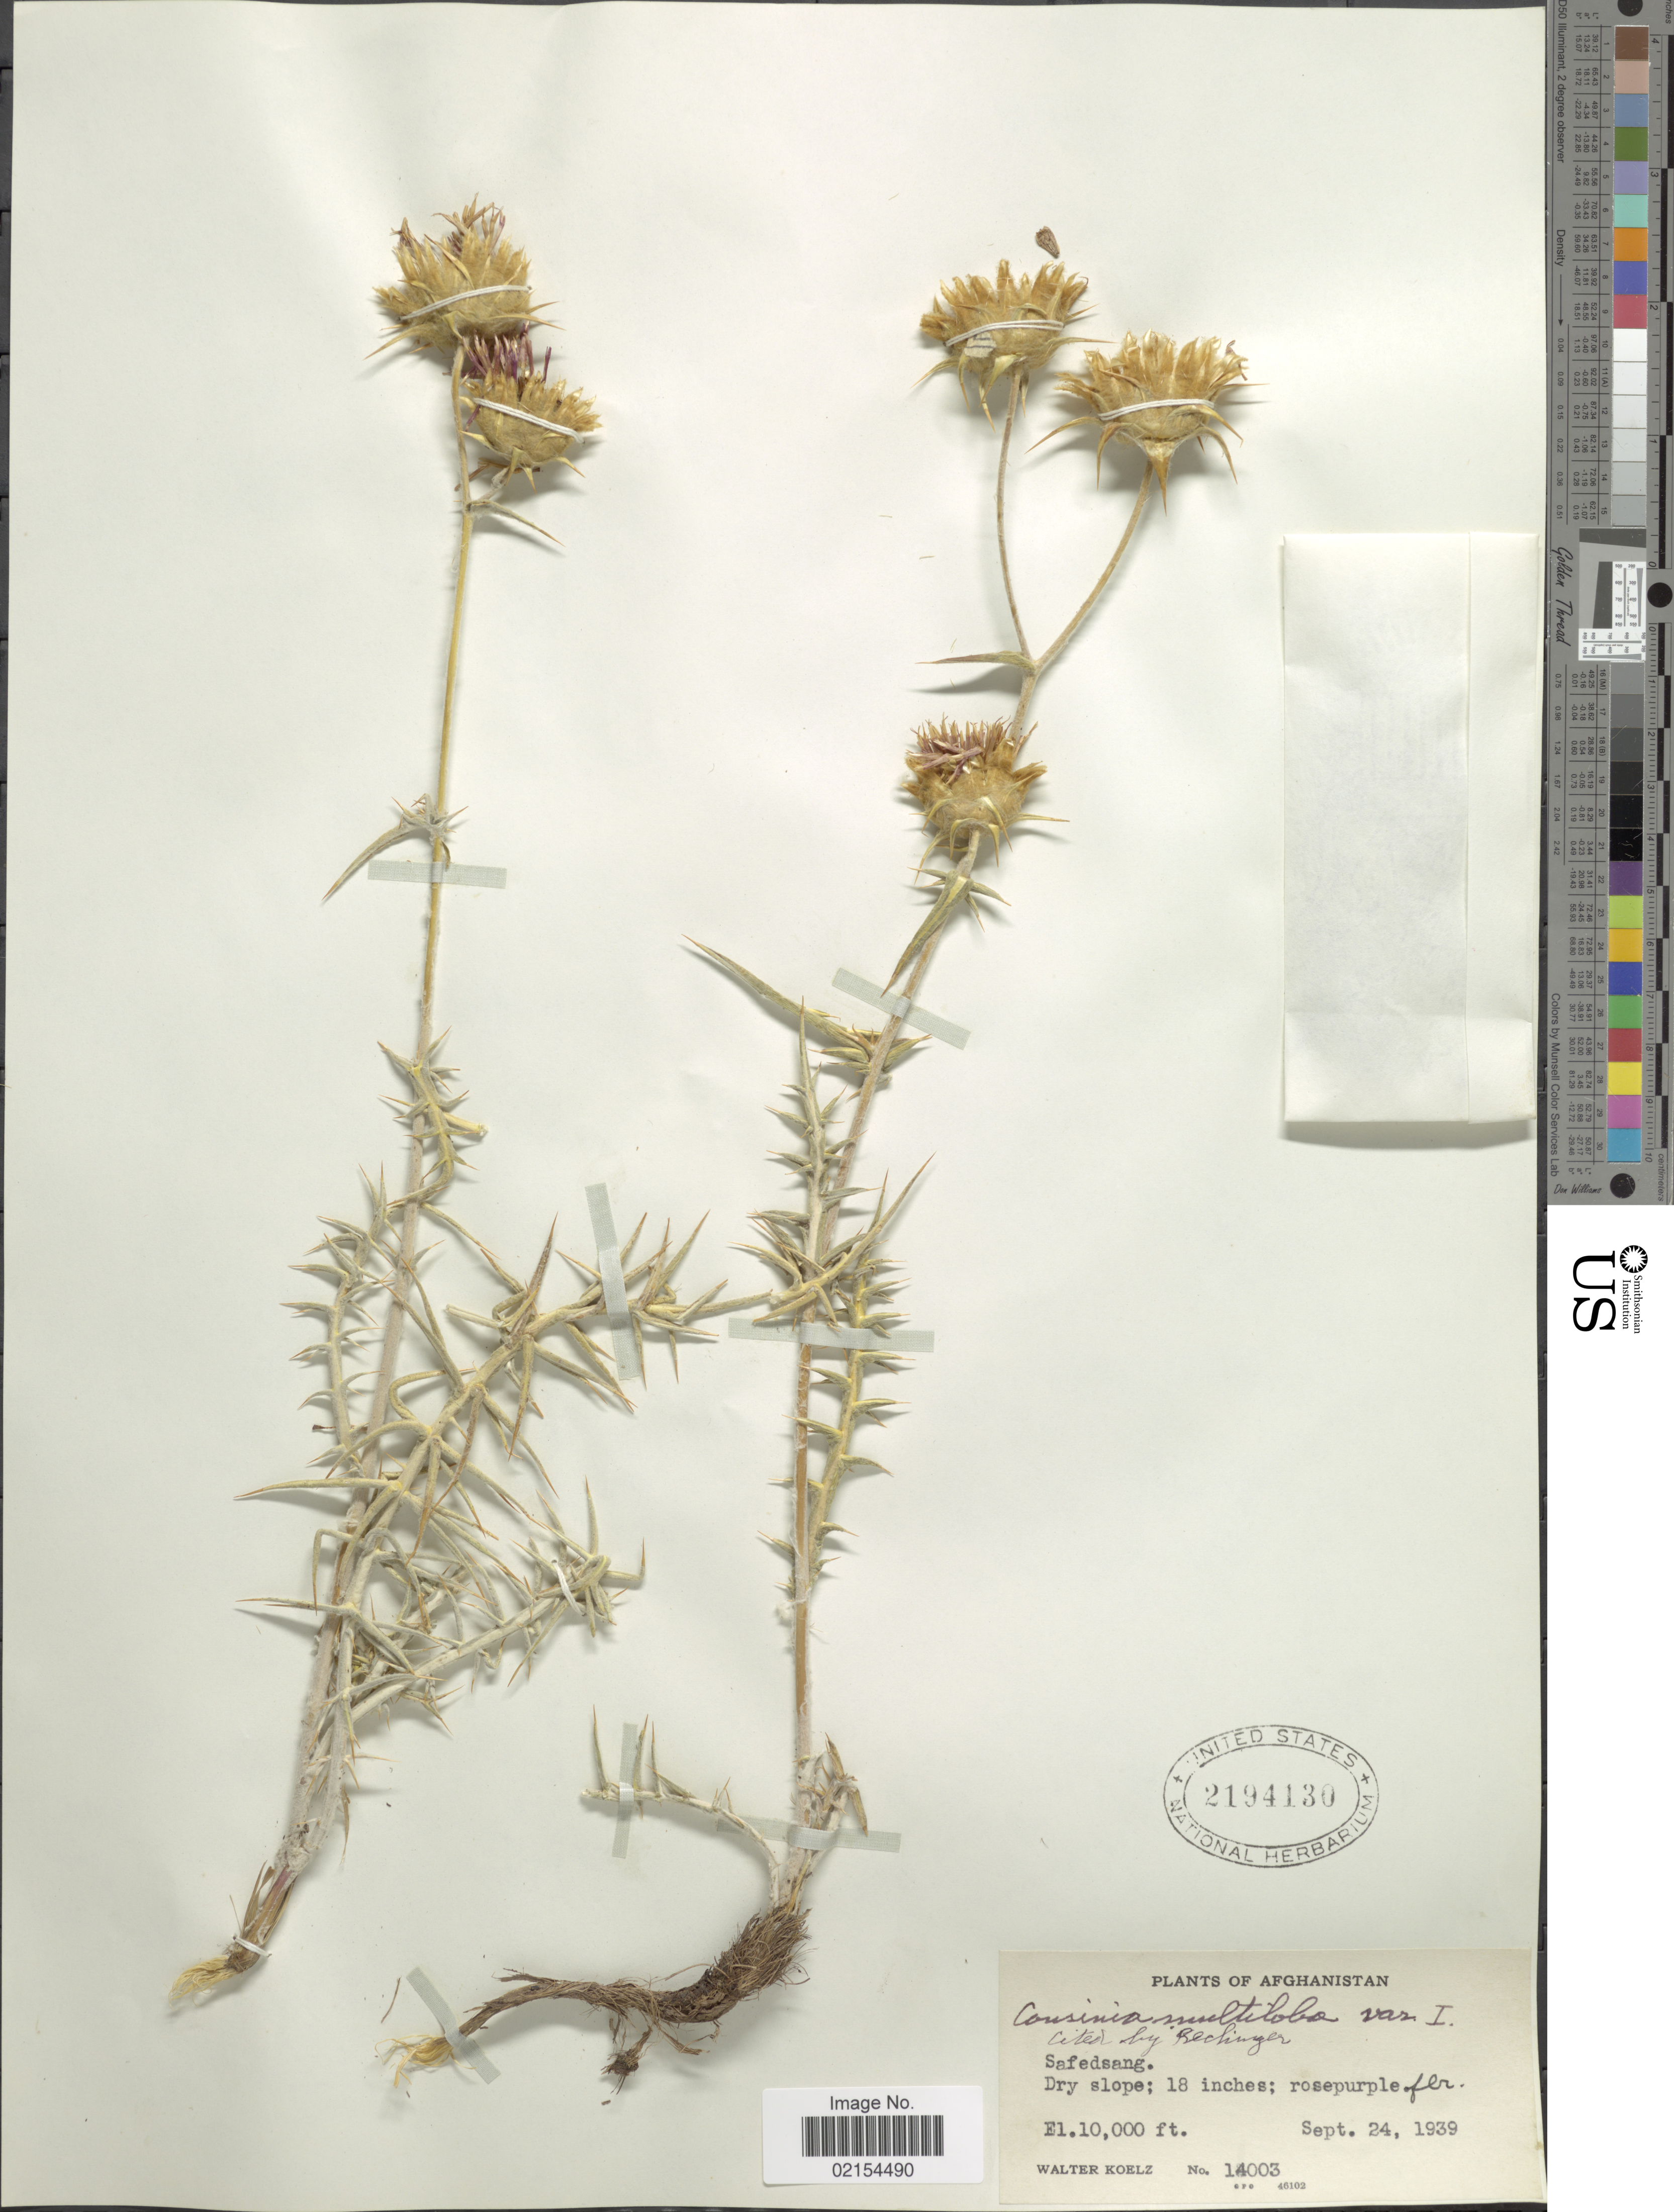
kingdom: Plantae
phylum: Tracheophyta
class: Magnoliopsida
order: Asterales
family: Asteraceae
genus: Cousinia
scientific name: Cousinia multiloba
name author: DC.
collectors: W. N. Koelz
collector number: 14003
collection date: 1939-09-24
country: Afghanistan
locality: Safedsang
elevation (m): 3048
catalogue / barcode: US 2194130